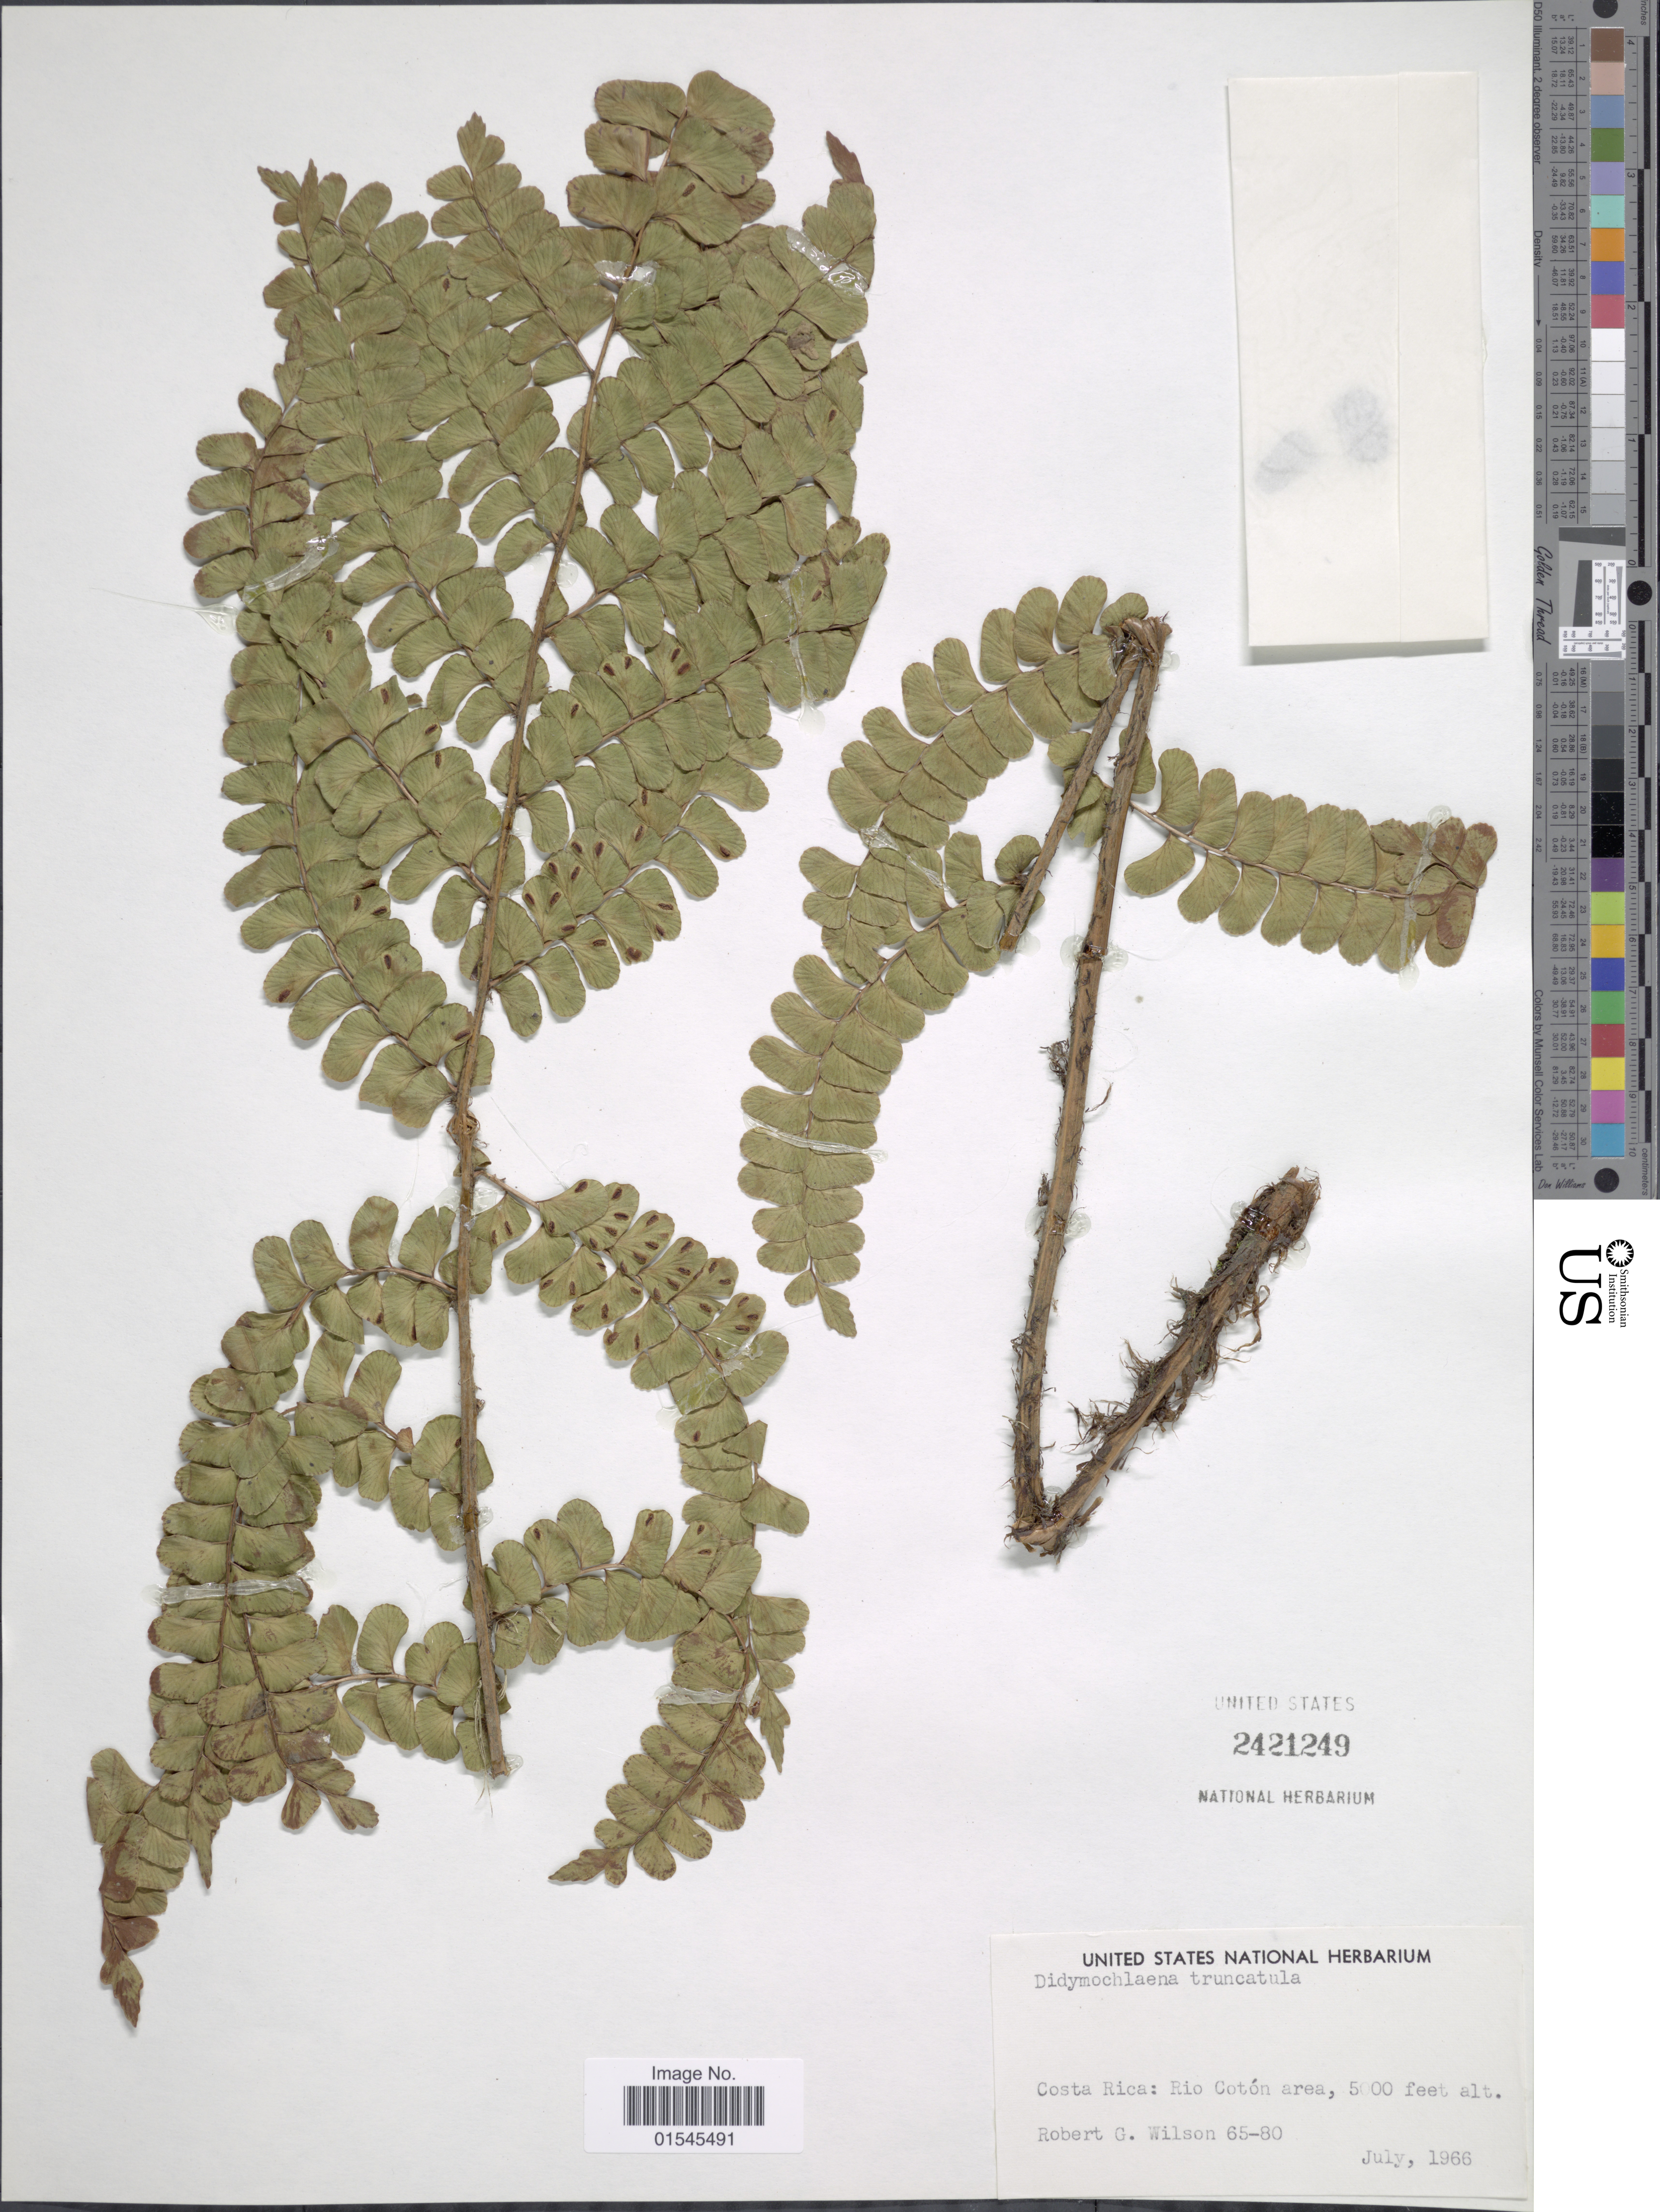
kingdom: Plantae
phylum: Tracheophyta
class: Polypodiopsida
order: Polypodiales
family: Didymochlaenaceae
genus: Didymochlaena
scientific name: Didymochlaena truncatula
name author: (Sw.) J. Sm.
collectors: R. G. Wilson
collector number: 65-80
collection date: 1966-07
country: Costa Rica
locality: Costa Rica: Rio Coton area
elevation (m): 1524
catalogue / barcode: US 2421249